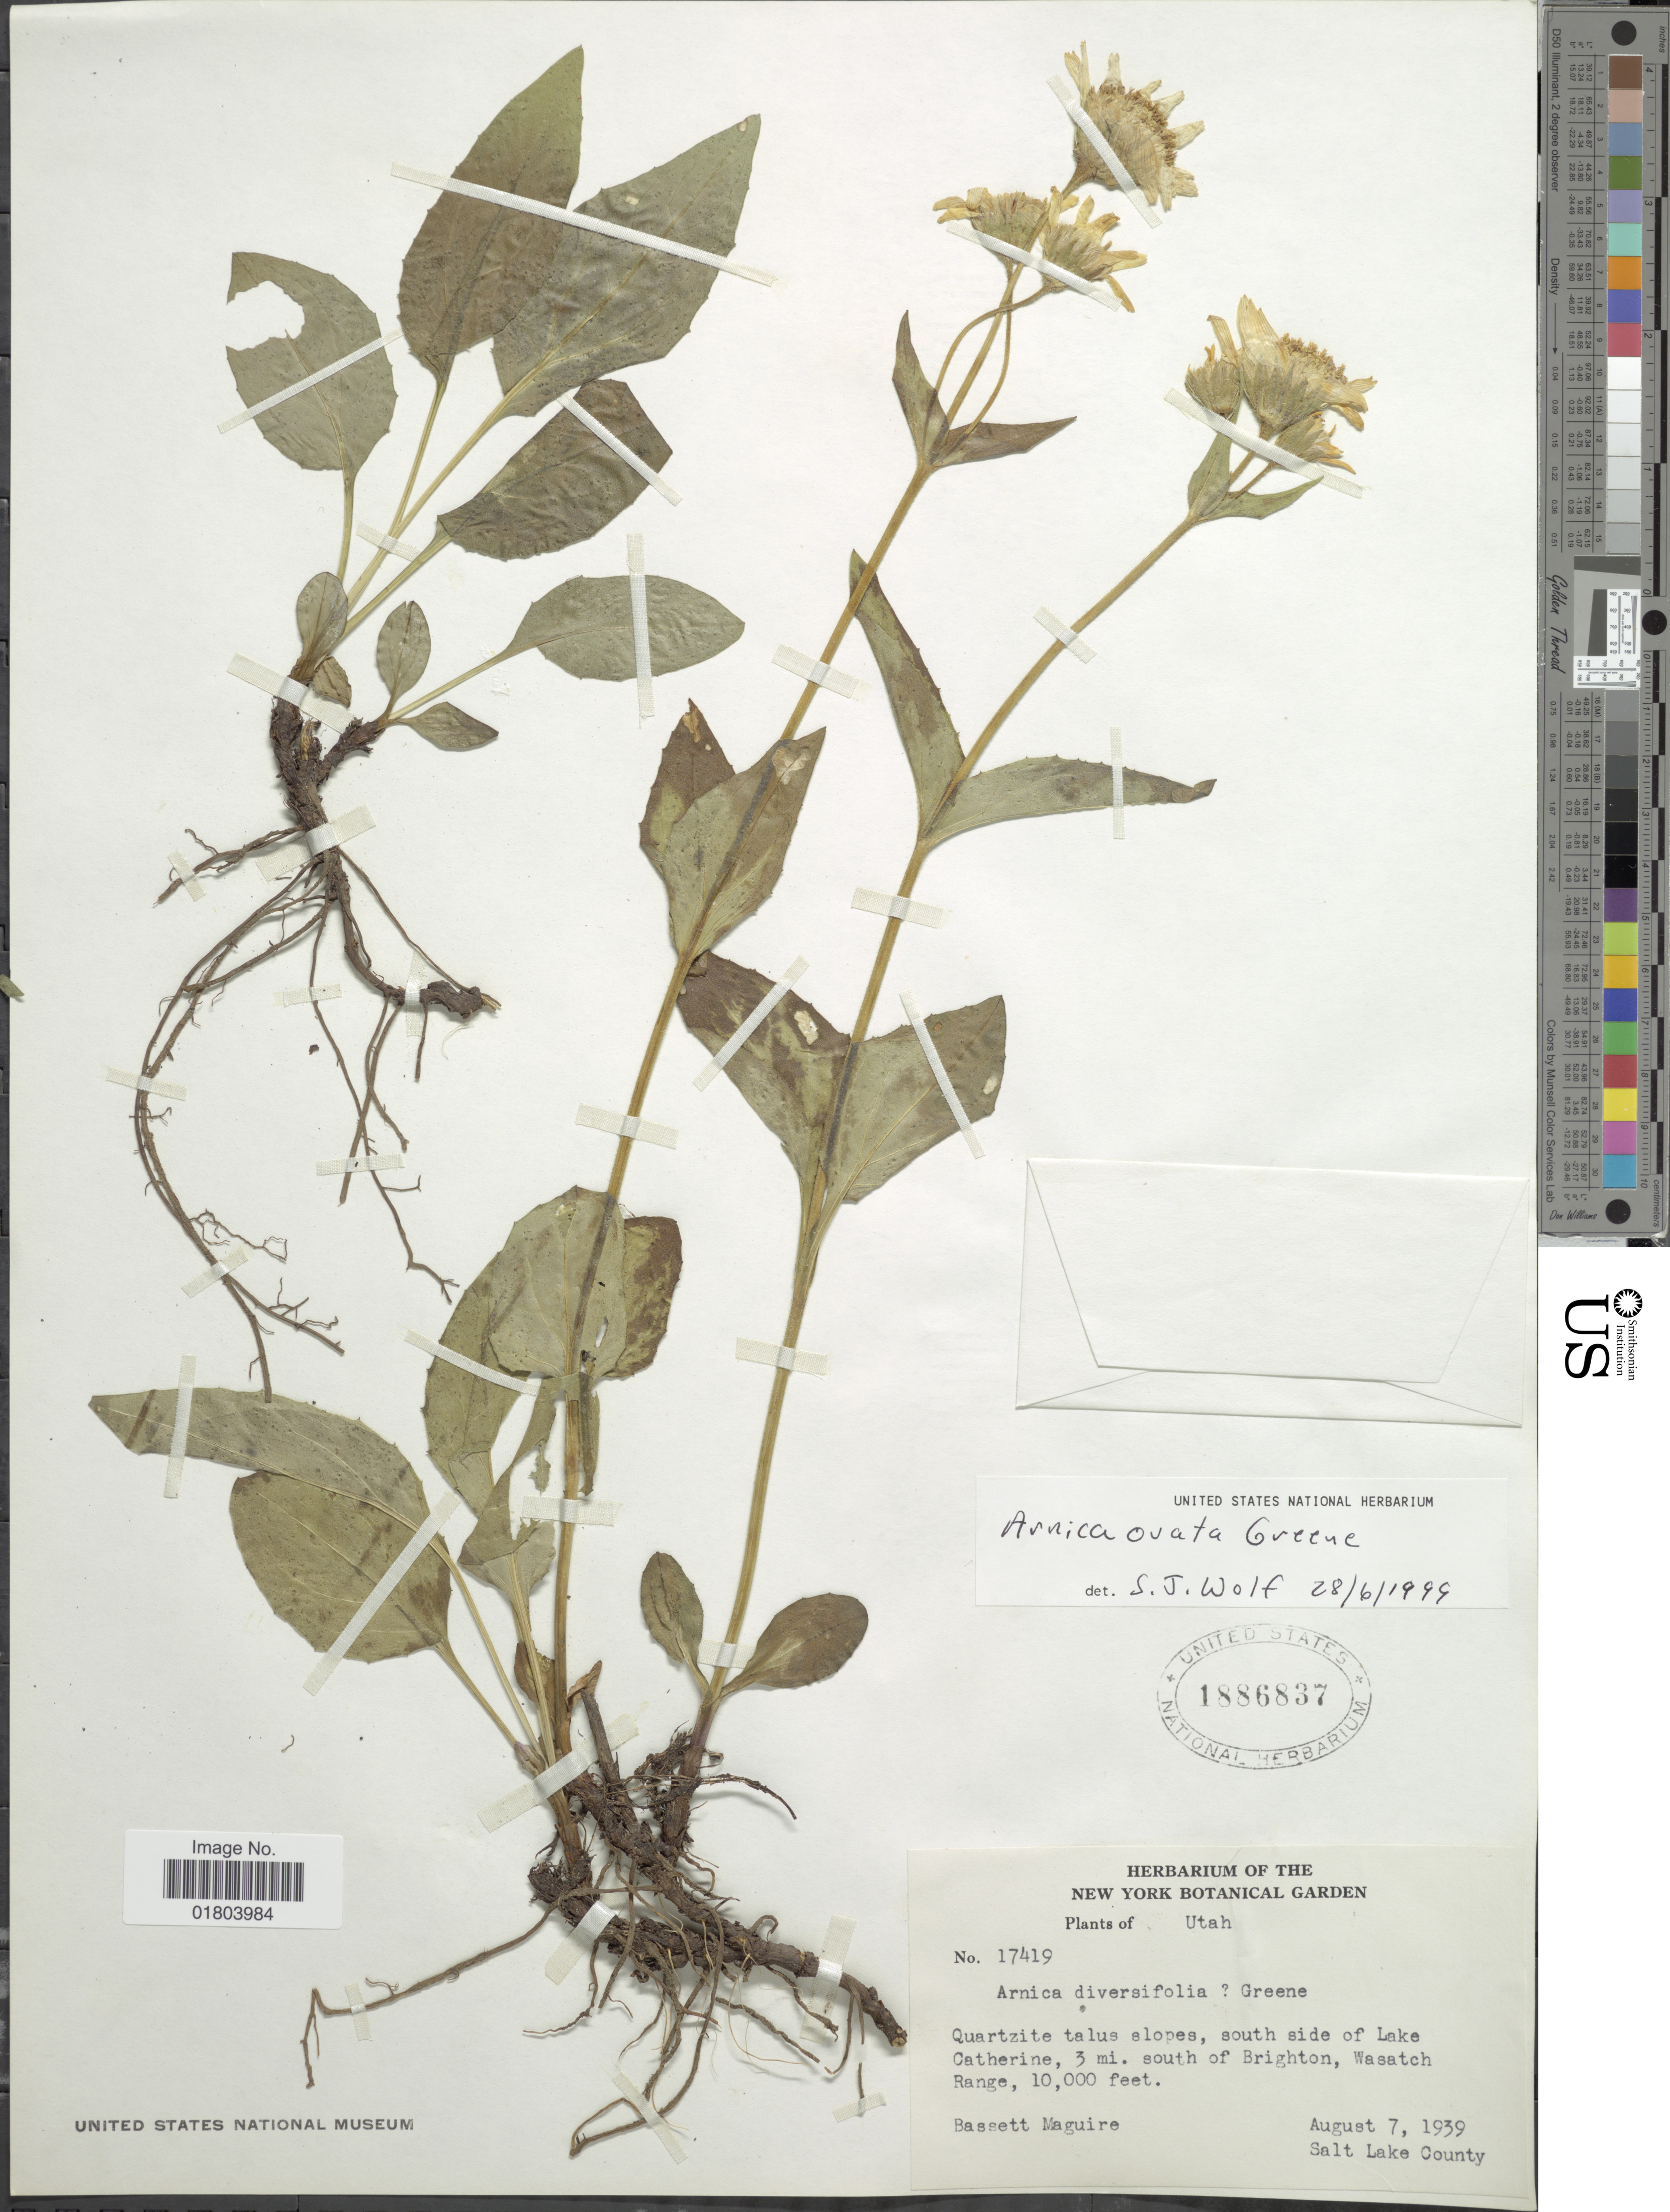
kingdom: Plantae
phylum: Tracheophyta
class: Magnoliopsida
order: Asterales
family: Asteraceae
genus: Arnica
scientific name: Arnica ovata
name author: Greene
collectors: B. Maguire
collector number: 17419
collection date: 1939-08-07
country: United States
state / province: Utah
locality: Quartzite talus slopes, south side of Lake Catherine, 3 mi. south of Brighton, Wasatch Range, Salt Lake County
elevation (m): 3048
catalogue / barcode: US 1886837